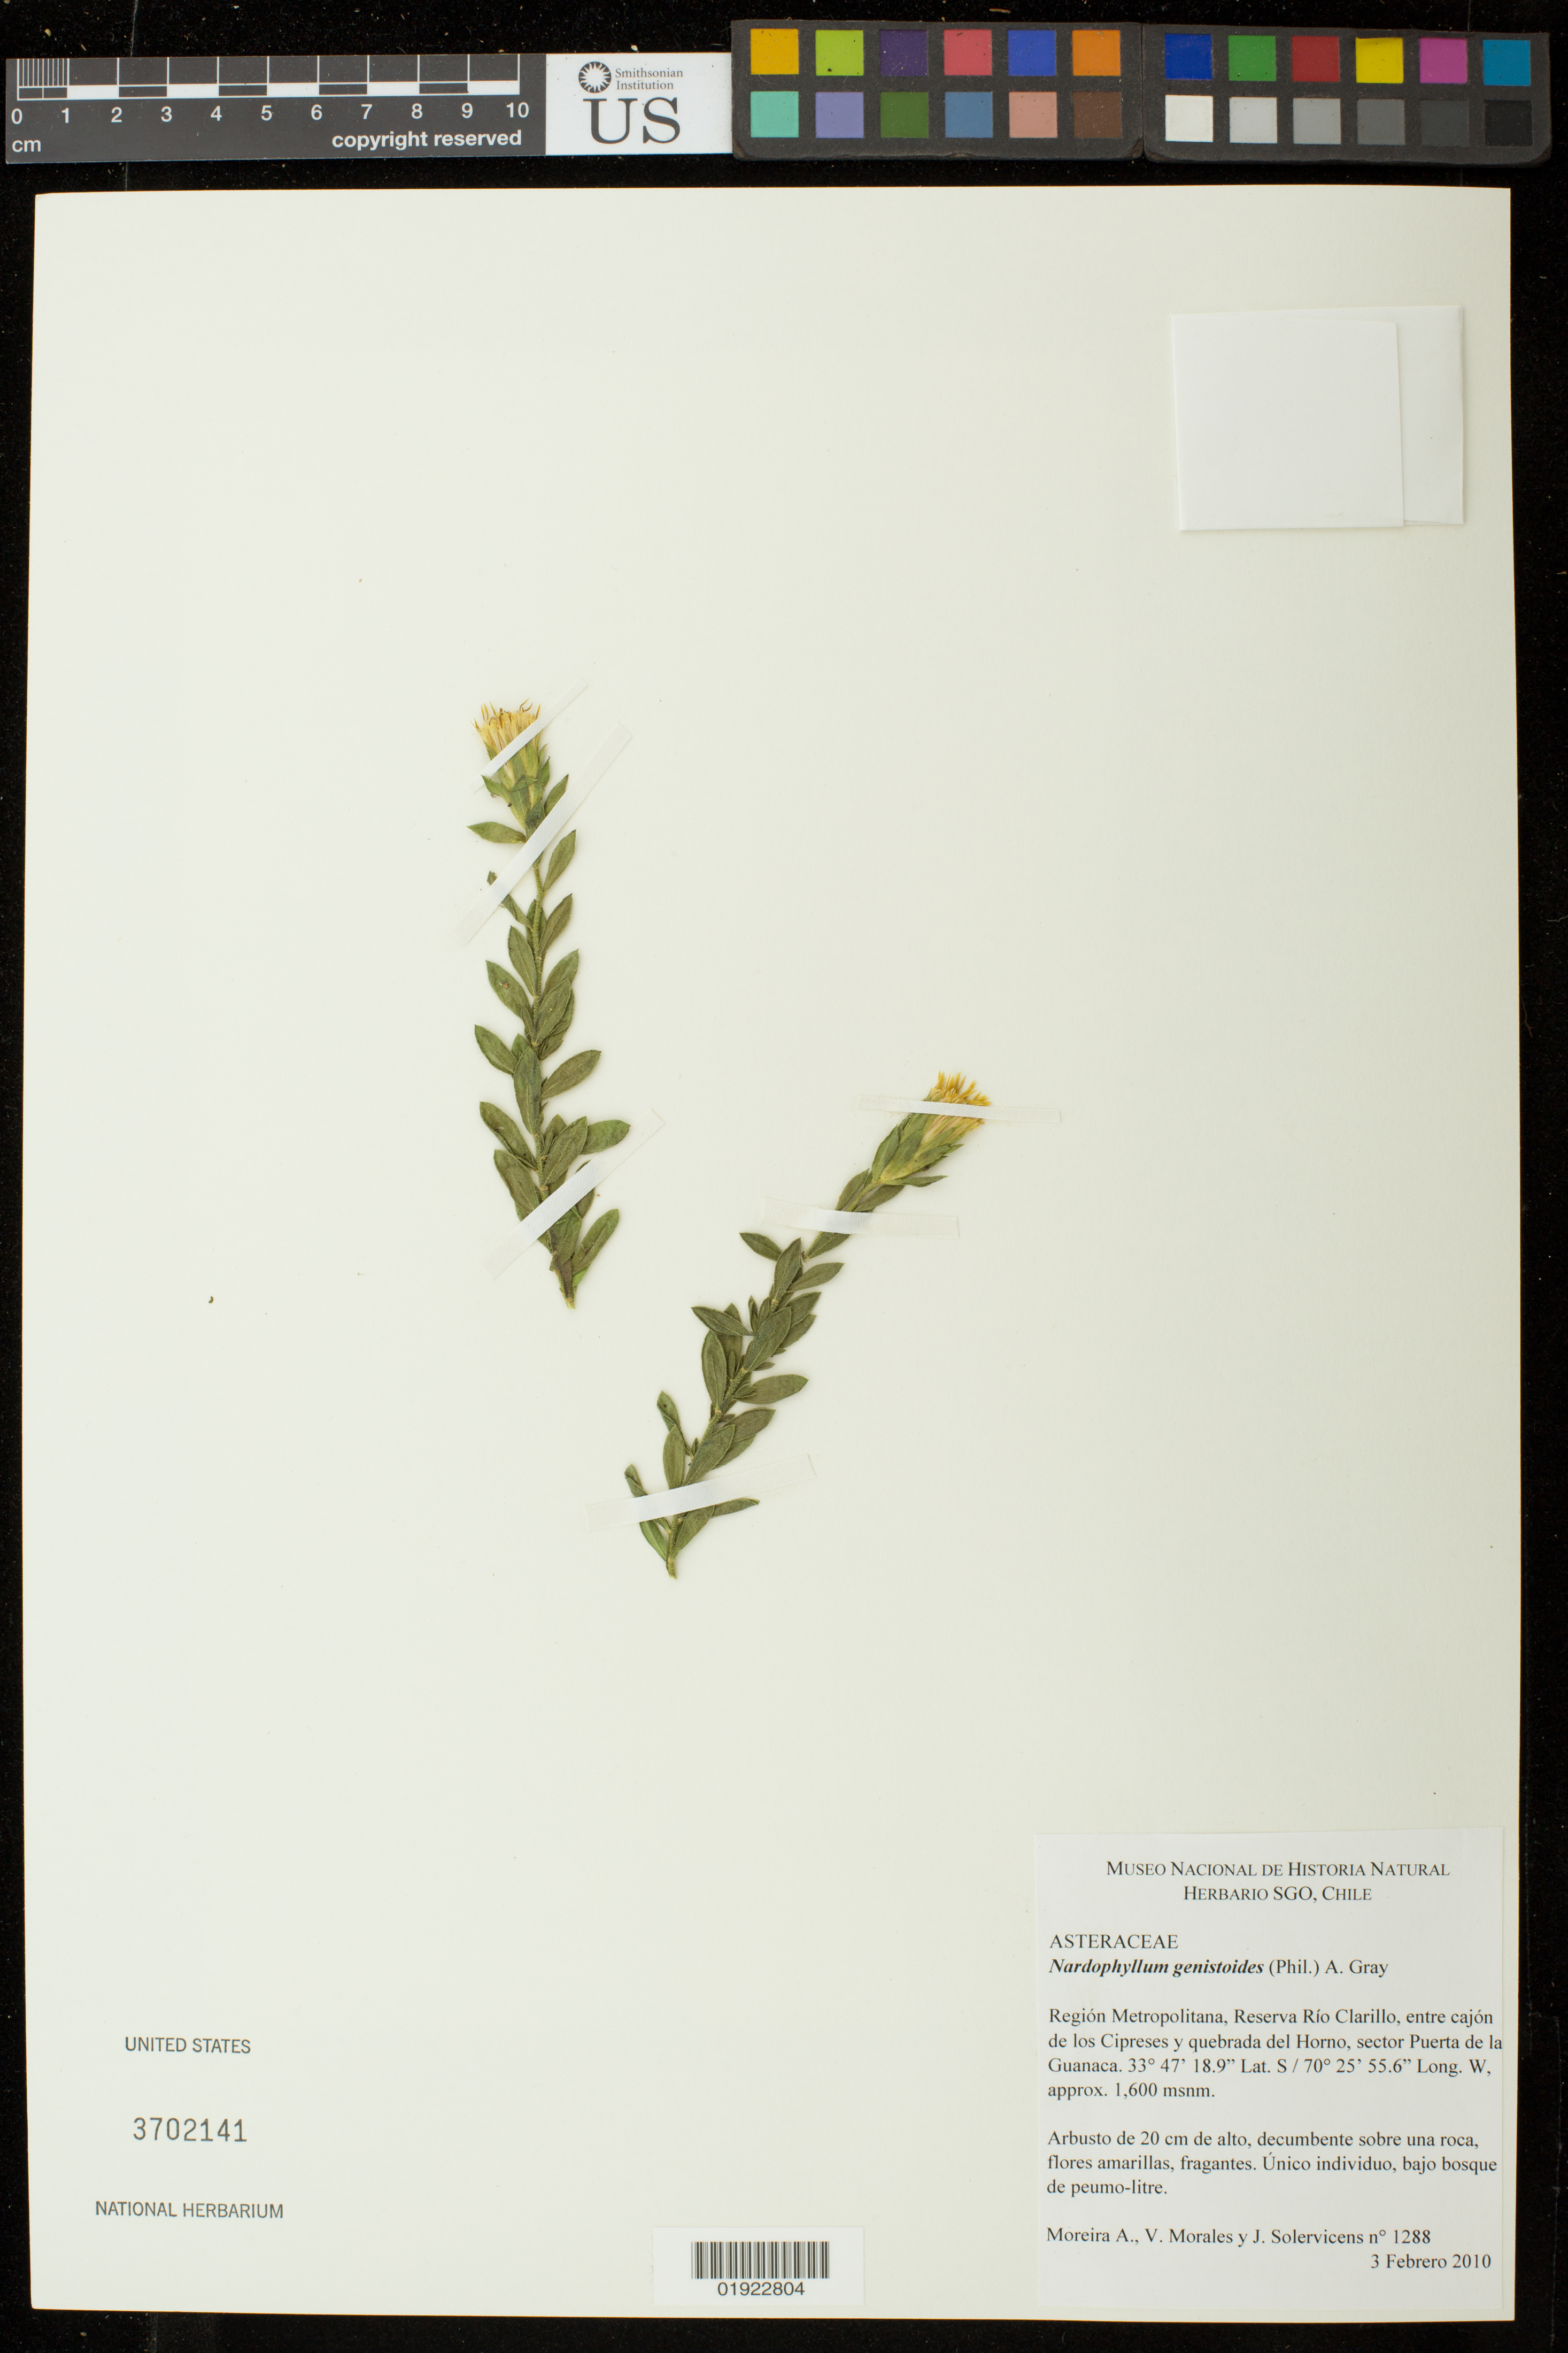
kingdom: Plantae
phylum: Tracheophyta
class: Magnoliopsida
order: Asterales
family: Asteraceae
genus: Nardophyllum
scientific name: Nardophyllum genistoides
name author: A. Gray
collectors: A. Moreira, V. Morales & J. Solervicens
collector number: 1288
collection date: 2010-02-03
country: Chile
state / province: Región Metropolitana (RM)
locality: Reserva Rio Clarillo, entre cajon de los Cipreses y quebrada del Horno, sector Puerta de la Guanaca.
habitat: Unico individuo, bajo bosque de peumo-litre.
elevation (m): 1600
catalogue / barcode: US 3702141